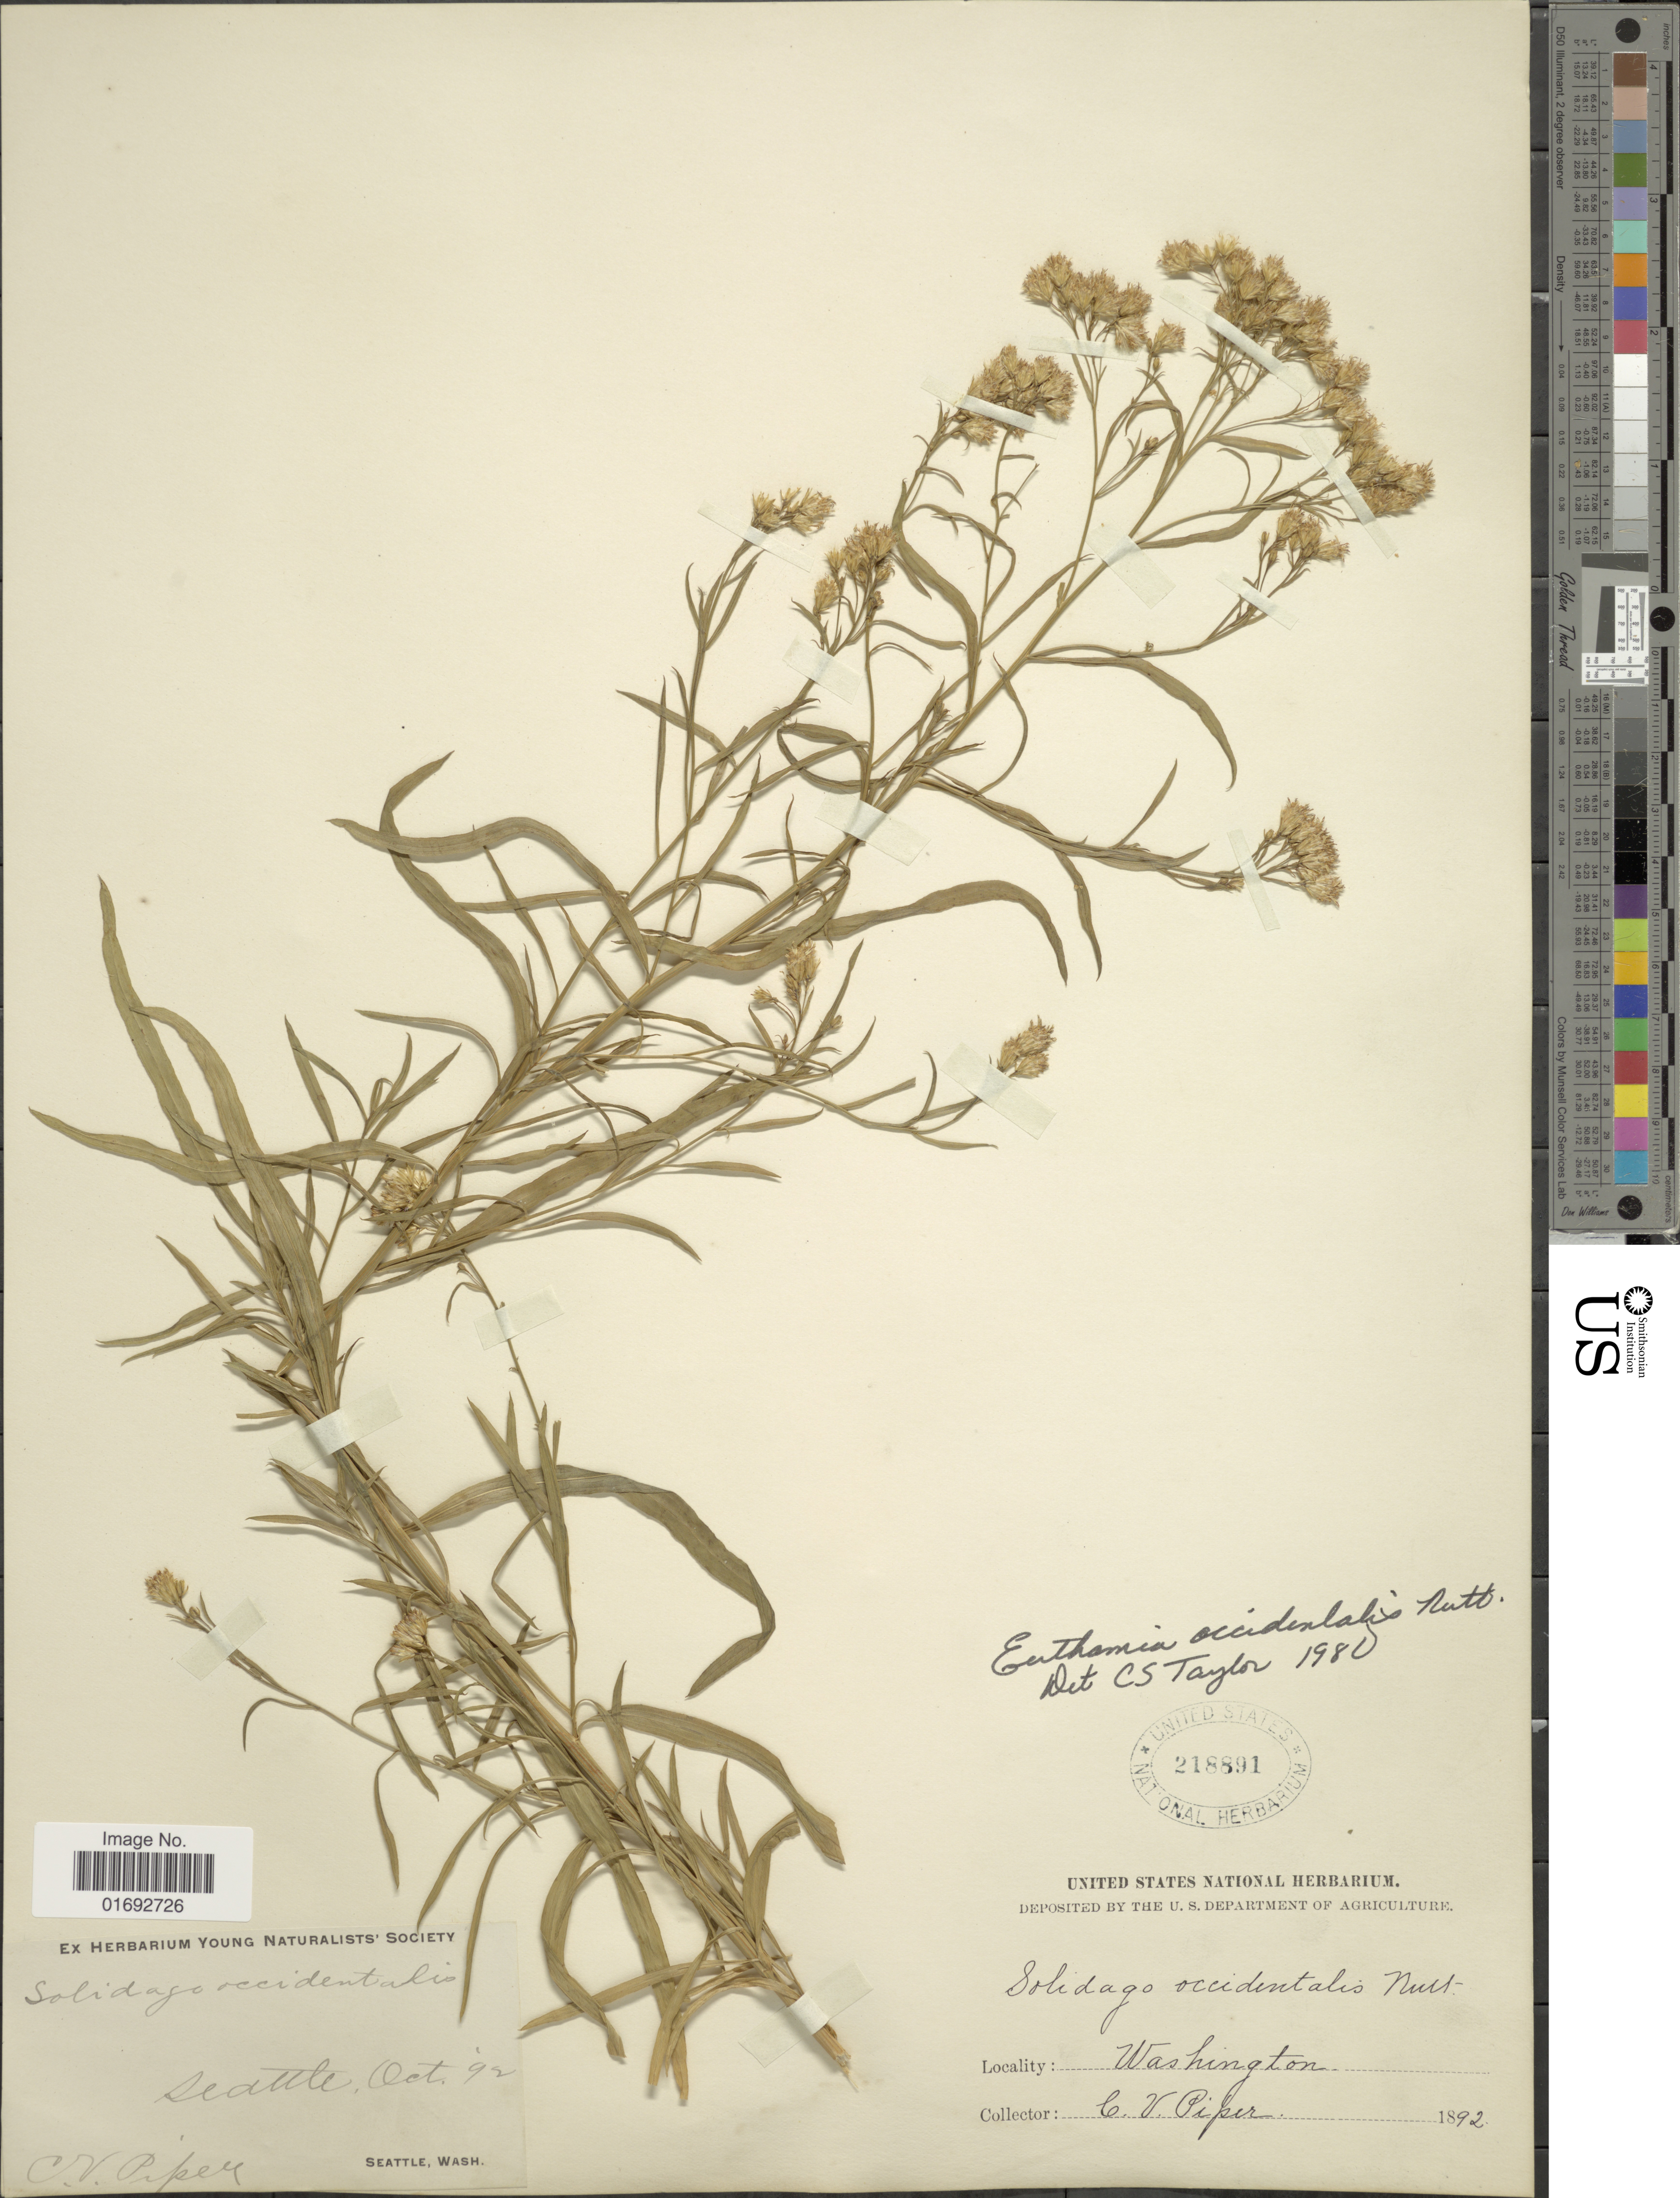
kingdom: Plantae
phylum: Tracheophyta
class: Magnoliopsida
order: Asterales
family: Asteraceae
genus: Euthamia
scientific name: Euthamia occidentalis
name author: Nutt.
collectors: C. V. Piper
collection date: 1892-10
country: United States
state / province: Washington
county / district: King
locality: Seattle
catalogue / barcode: US 218891